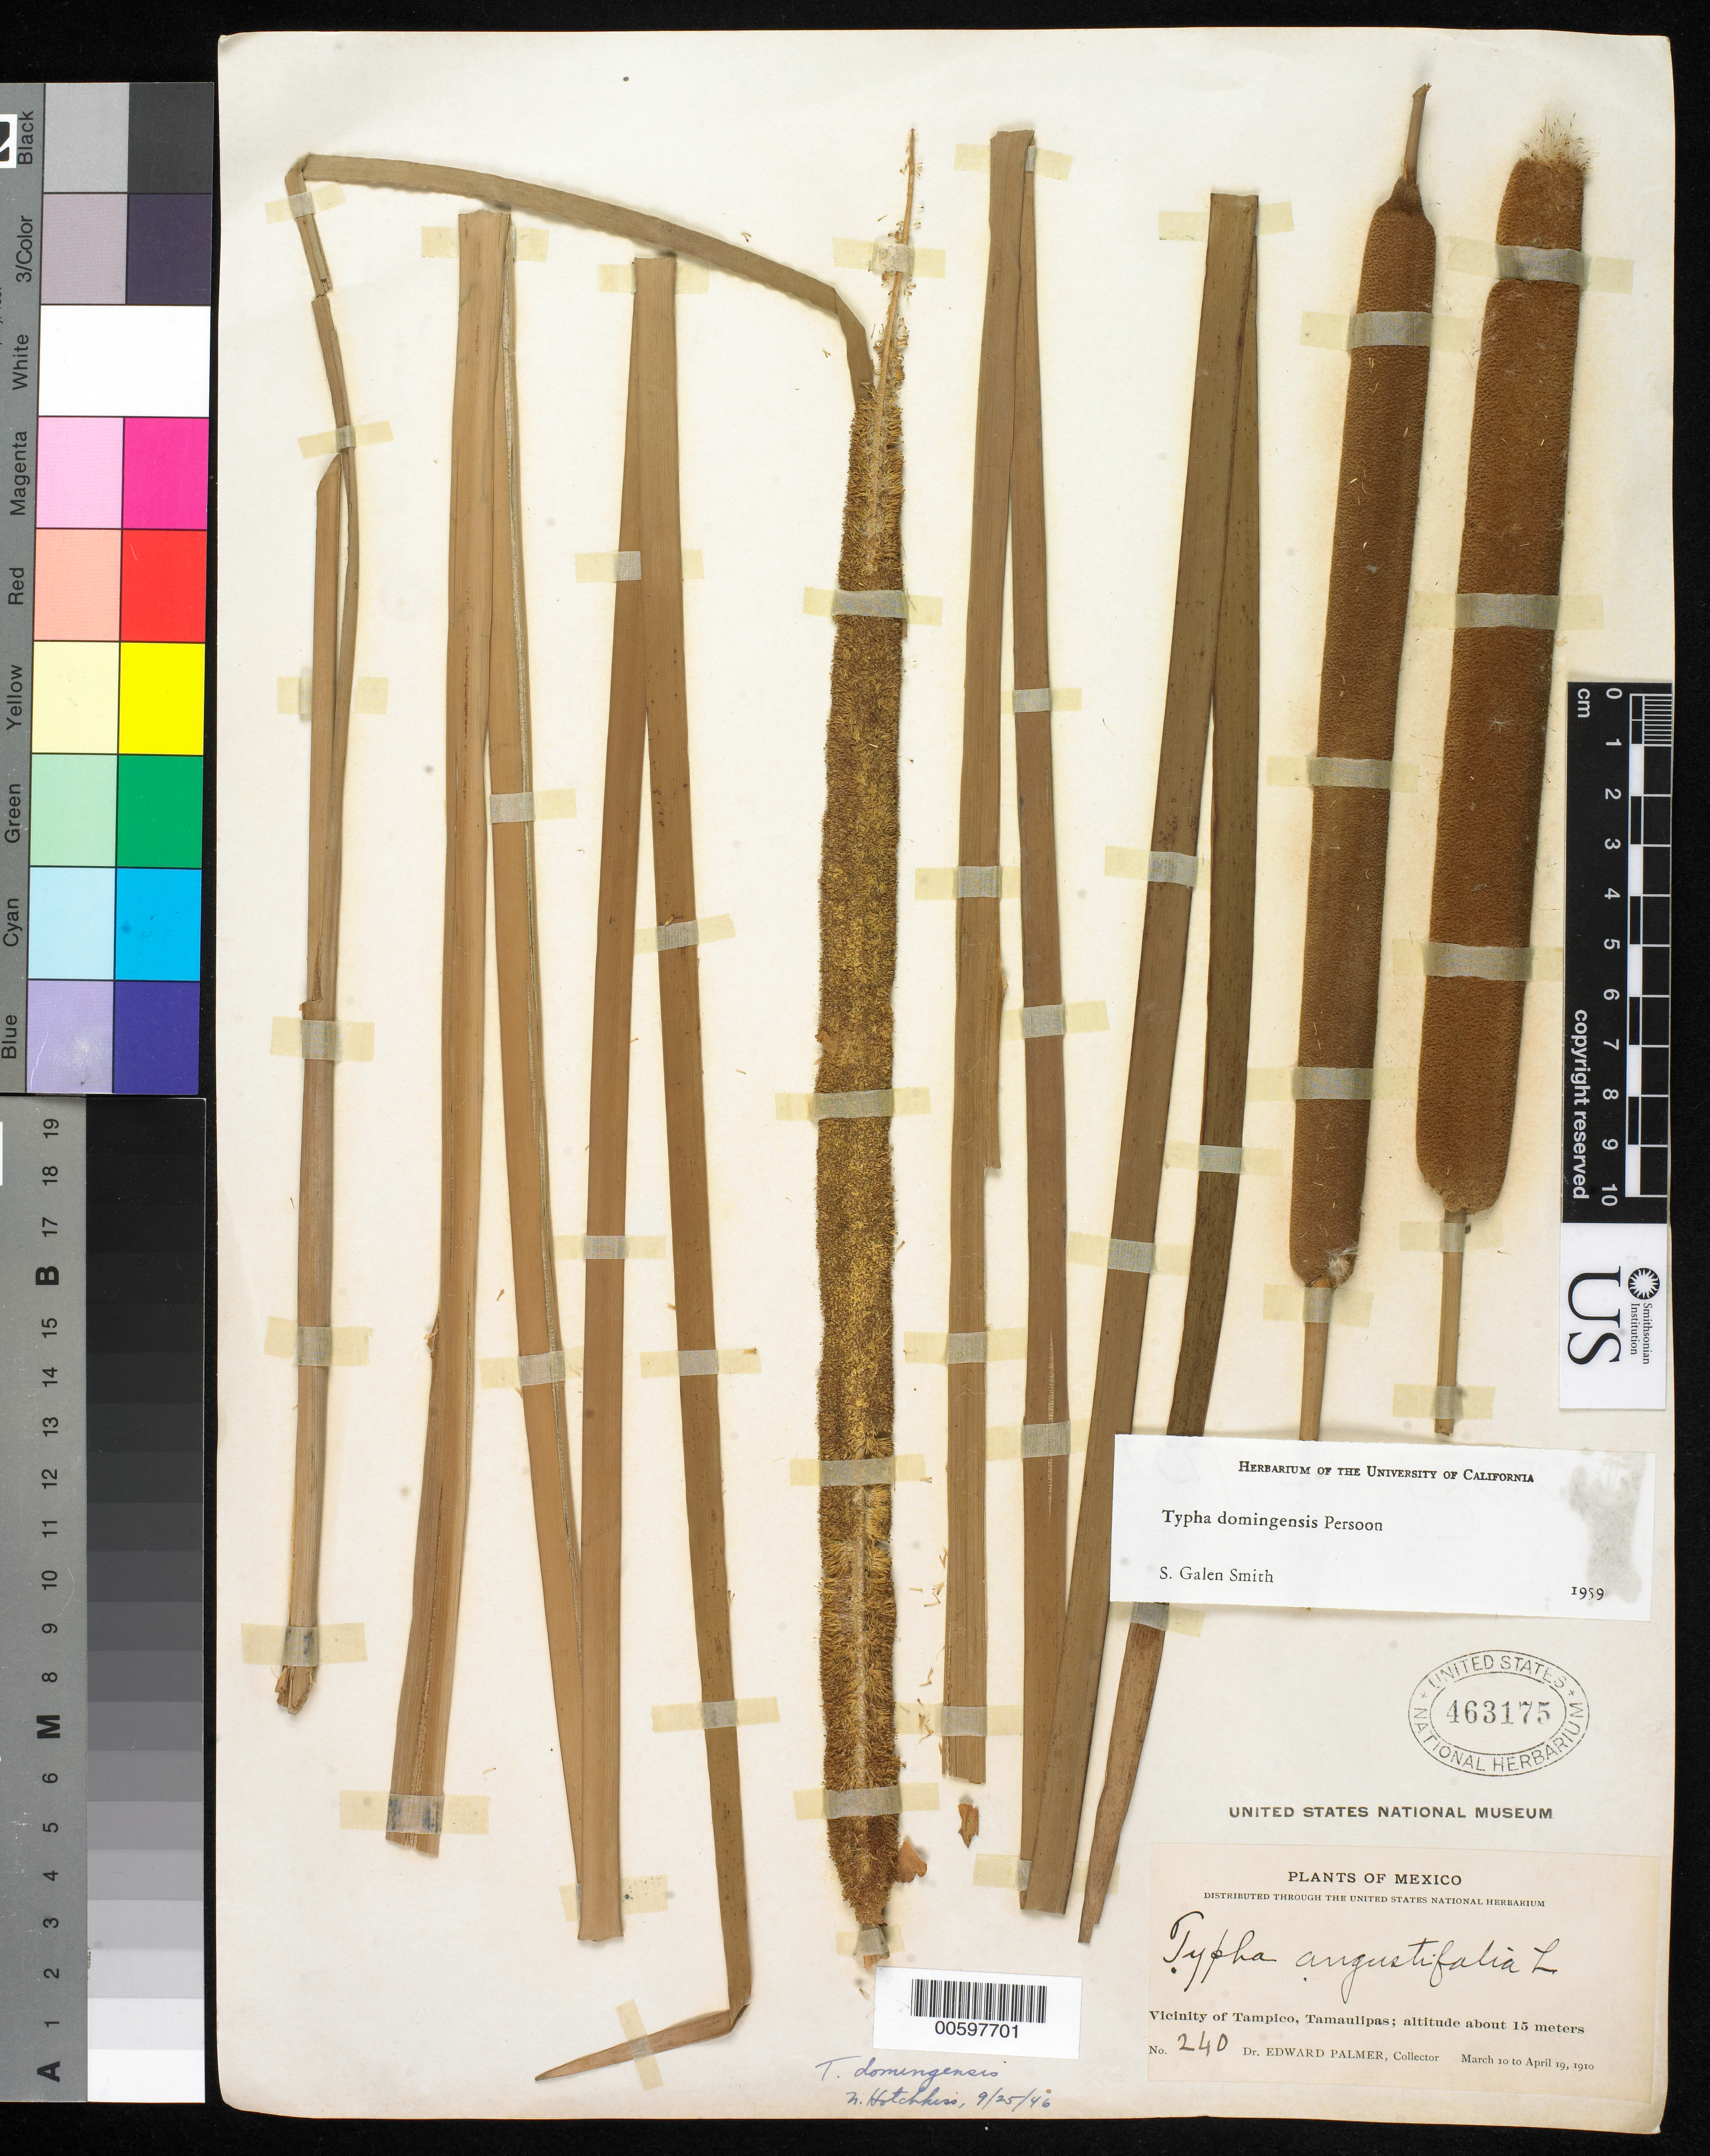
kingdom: Plantae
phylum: Tracheophyta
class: Liliopsida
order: Poales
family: Typhaceae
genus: Typha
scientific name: Typha domingensis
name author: Pers.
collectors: E. Palmer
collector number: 240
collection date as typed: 10 Mar 1910 to 19 Apr 1910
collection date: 1910-03-10/1910-04-19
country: Mexico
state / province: Tamaulipas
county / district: Tampico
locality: Tampico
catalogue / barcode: US 463175